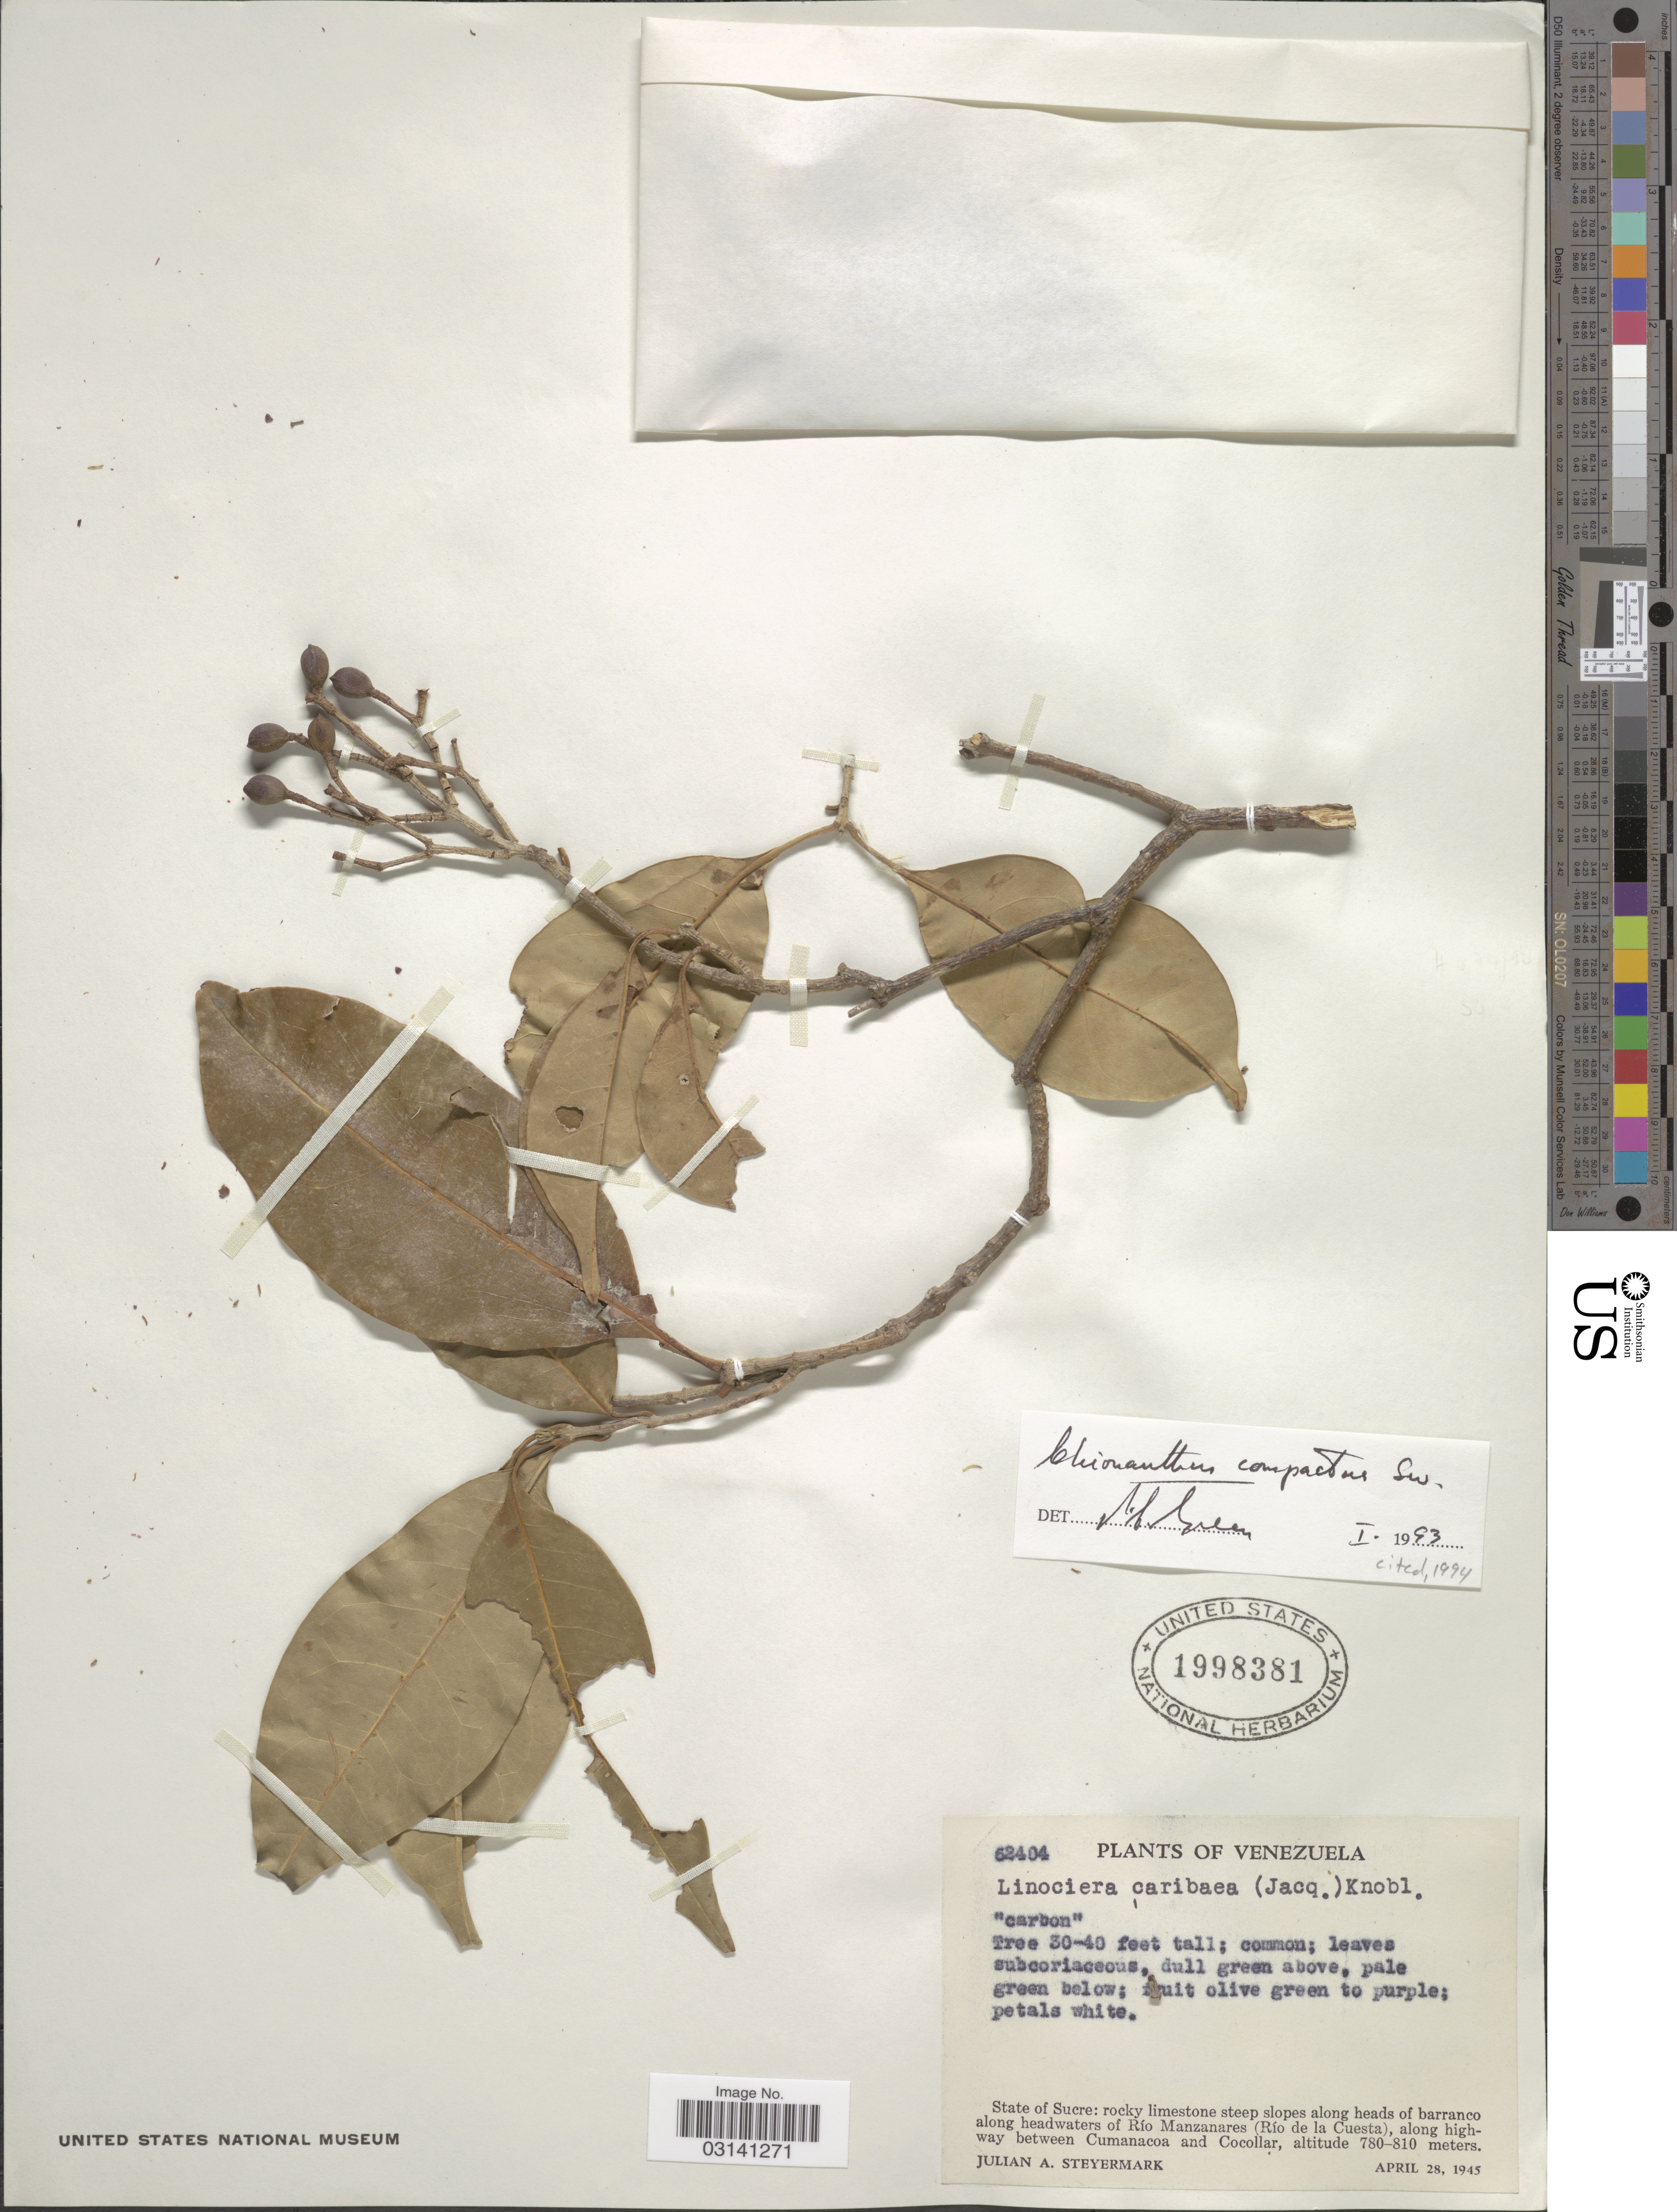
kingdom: Plantae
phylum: Tracheophyta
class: Magnoliopsida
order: Lamiales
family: Oleaceae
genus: Chionanthus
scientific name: Chionanthus compactus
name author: Sw.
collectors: J. Steyermark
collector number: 62404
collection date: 1945-04-28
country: Venezuela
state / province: Sucre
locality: Rocky limestone steep slopes along heads of barranco along headwaters of Río Manzanares (Río de la Cuesta), along highway between Cumanacoa and Cocollar.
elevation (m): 780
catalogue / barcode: US 1998381